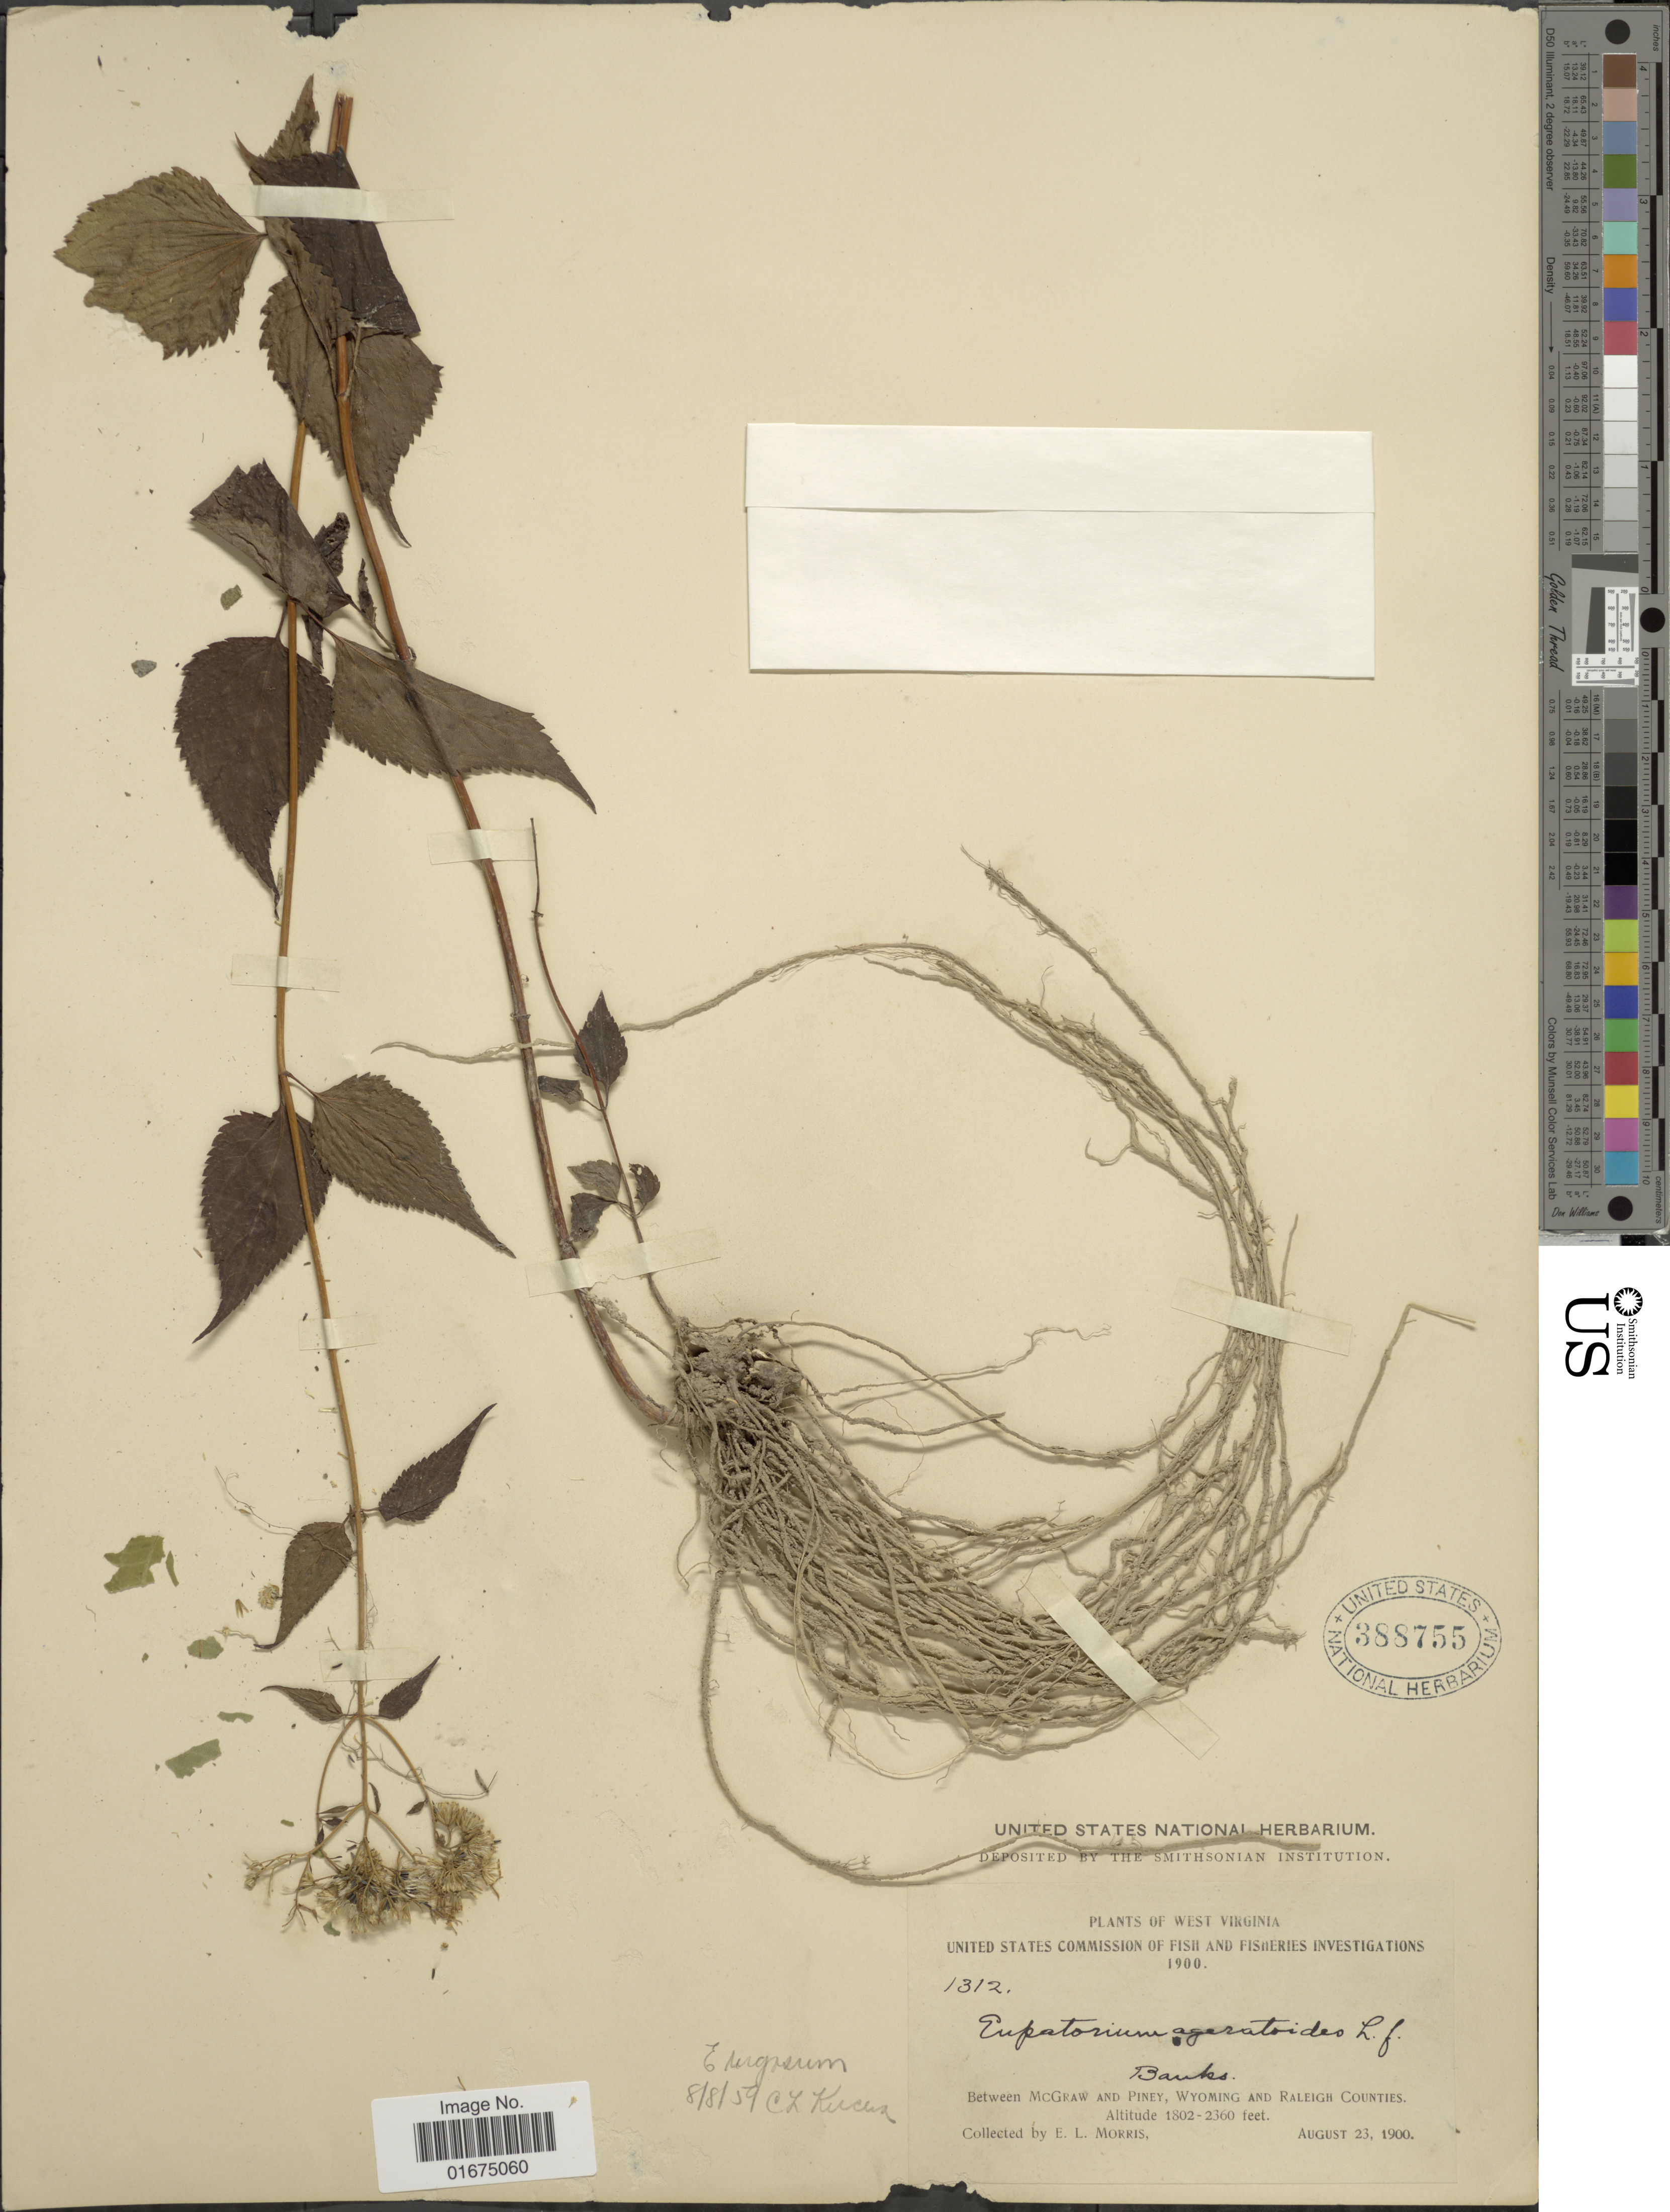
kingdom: Plantae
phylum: Tracheophyta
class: Magnoliopsida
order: Asterales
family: Asteraceae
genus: Ageratina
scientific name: Ageratina altissima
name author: (L.) R.M. King & H. Rob.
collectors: E. Morris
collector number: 1312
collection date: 1900-08-23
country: United States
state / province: West Virginia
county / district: Raleigh / Wyoming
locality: Between Piney and McGraws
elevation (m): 549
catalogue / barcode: US 388755